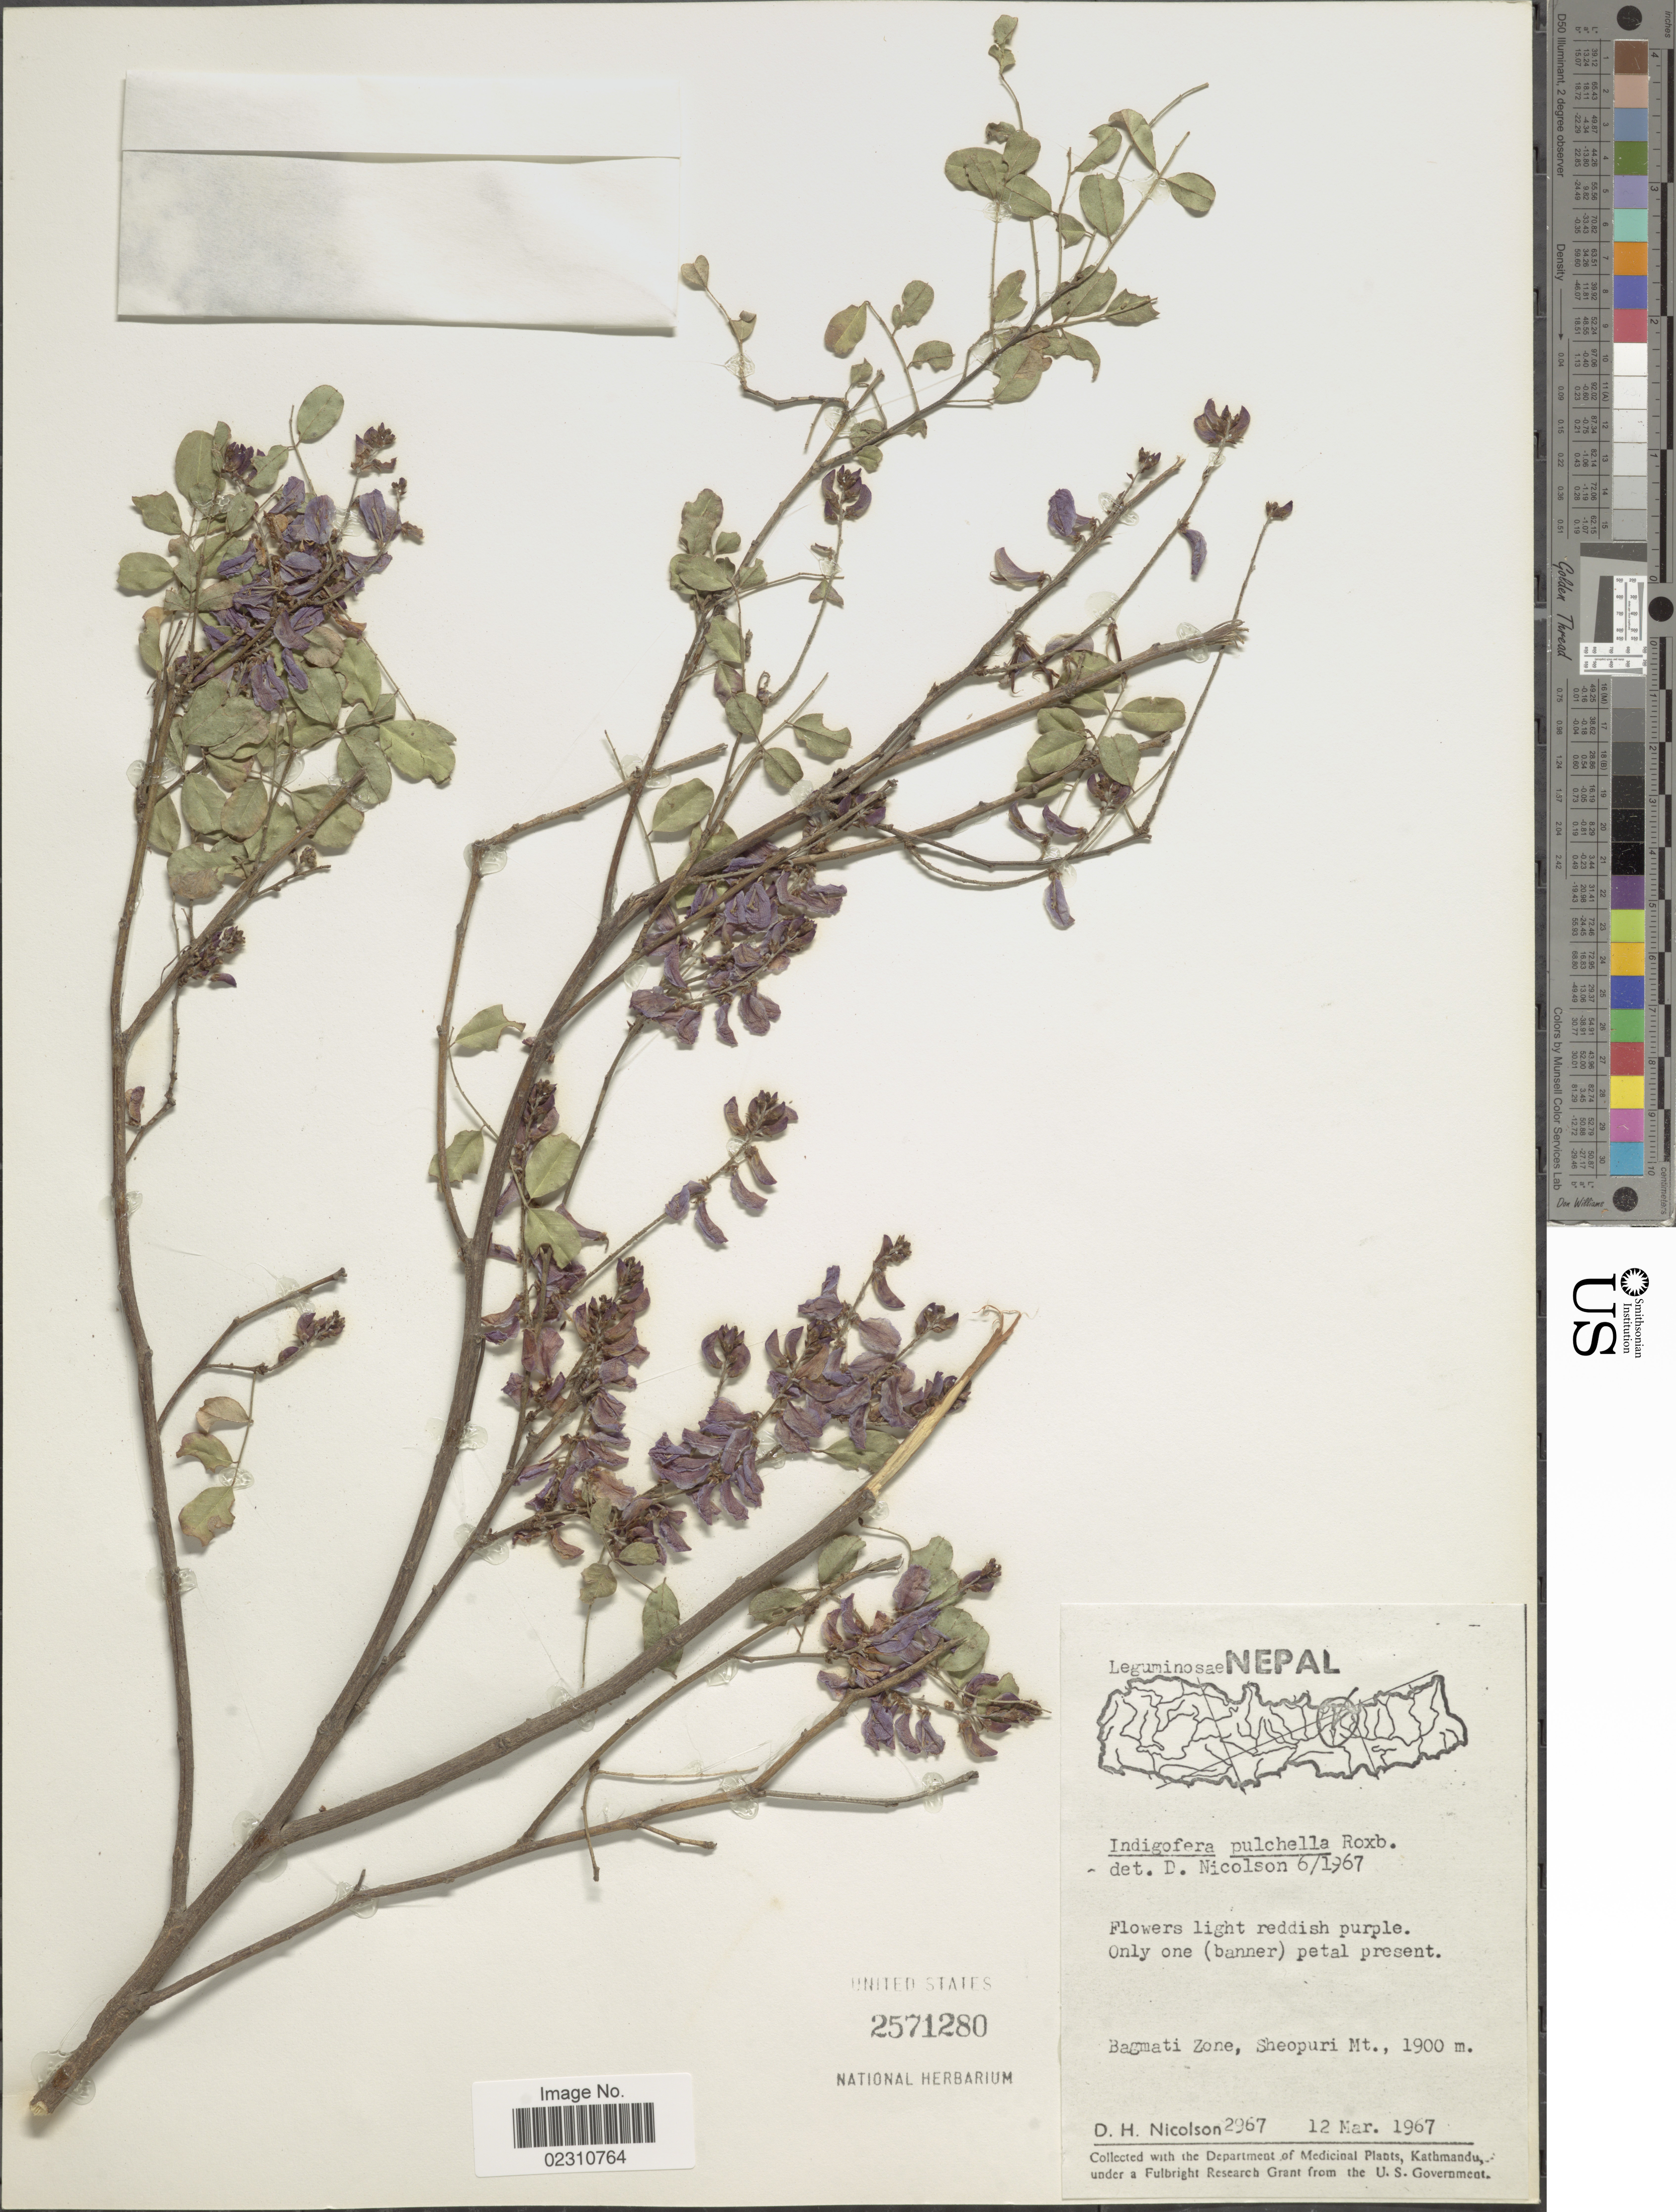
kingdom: Plantae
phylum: Tracheophyta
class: Magnoliopsida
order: Fabales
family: Fabaceae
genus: Indigofera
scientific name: Indigofera cassioides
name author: Röttler ex DC.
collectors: D. H. Nicolson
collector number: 2967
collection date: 1967-03-12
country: Nepal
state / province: Bagmati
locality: Nepal, Bagmati Zone, Sheopuri Mt.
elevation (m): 1900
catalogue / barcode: US 2571280